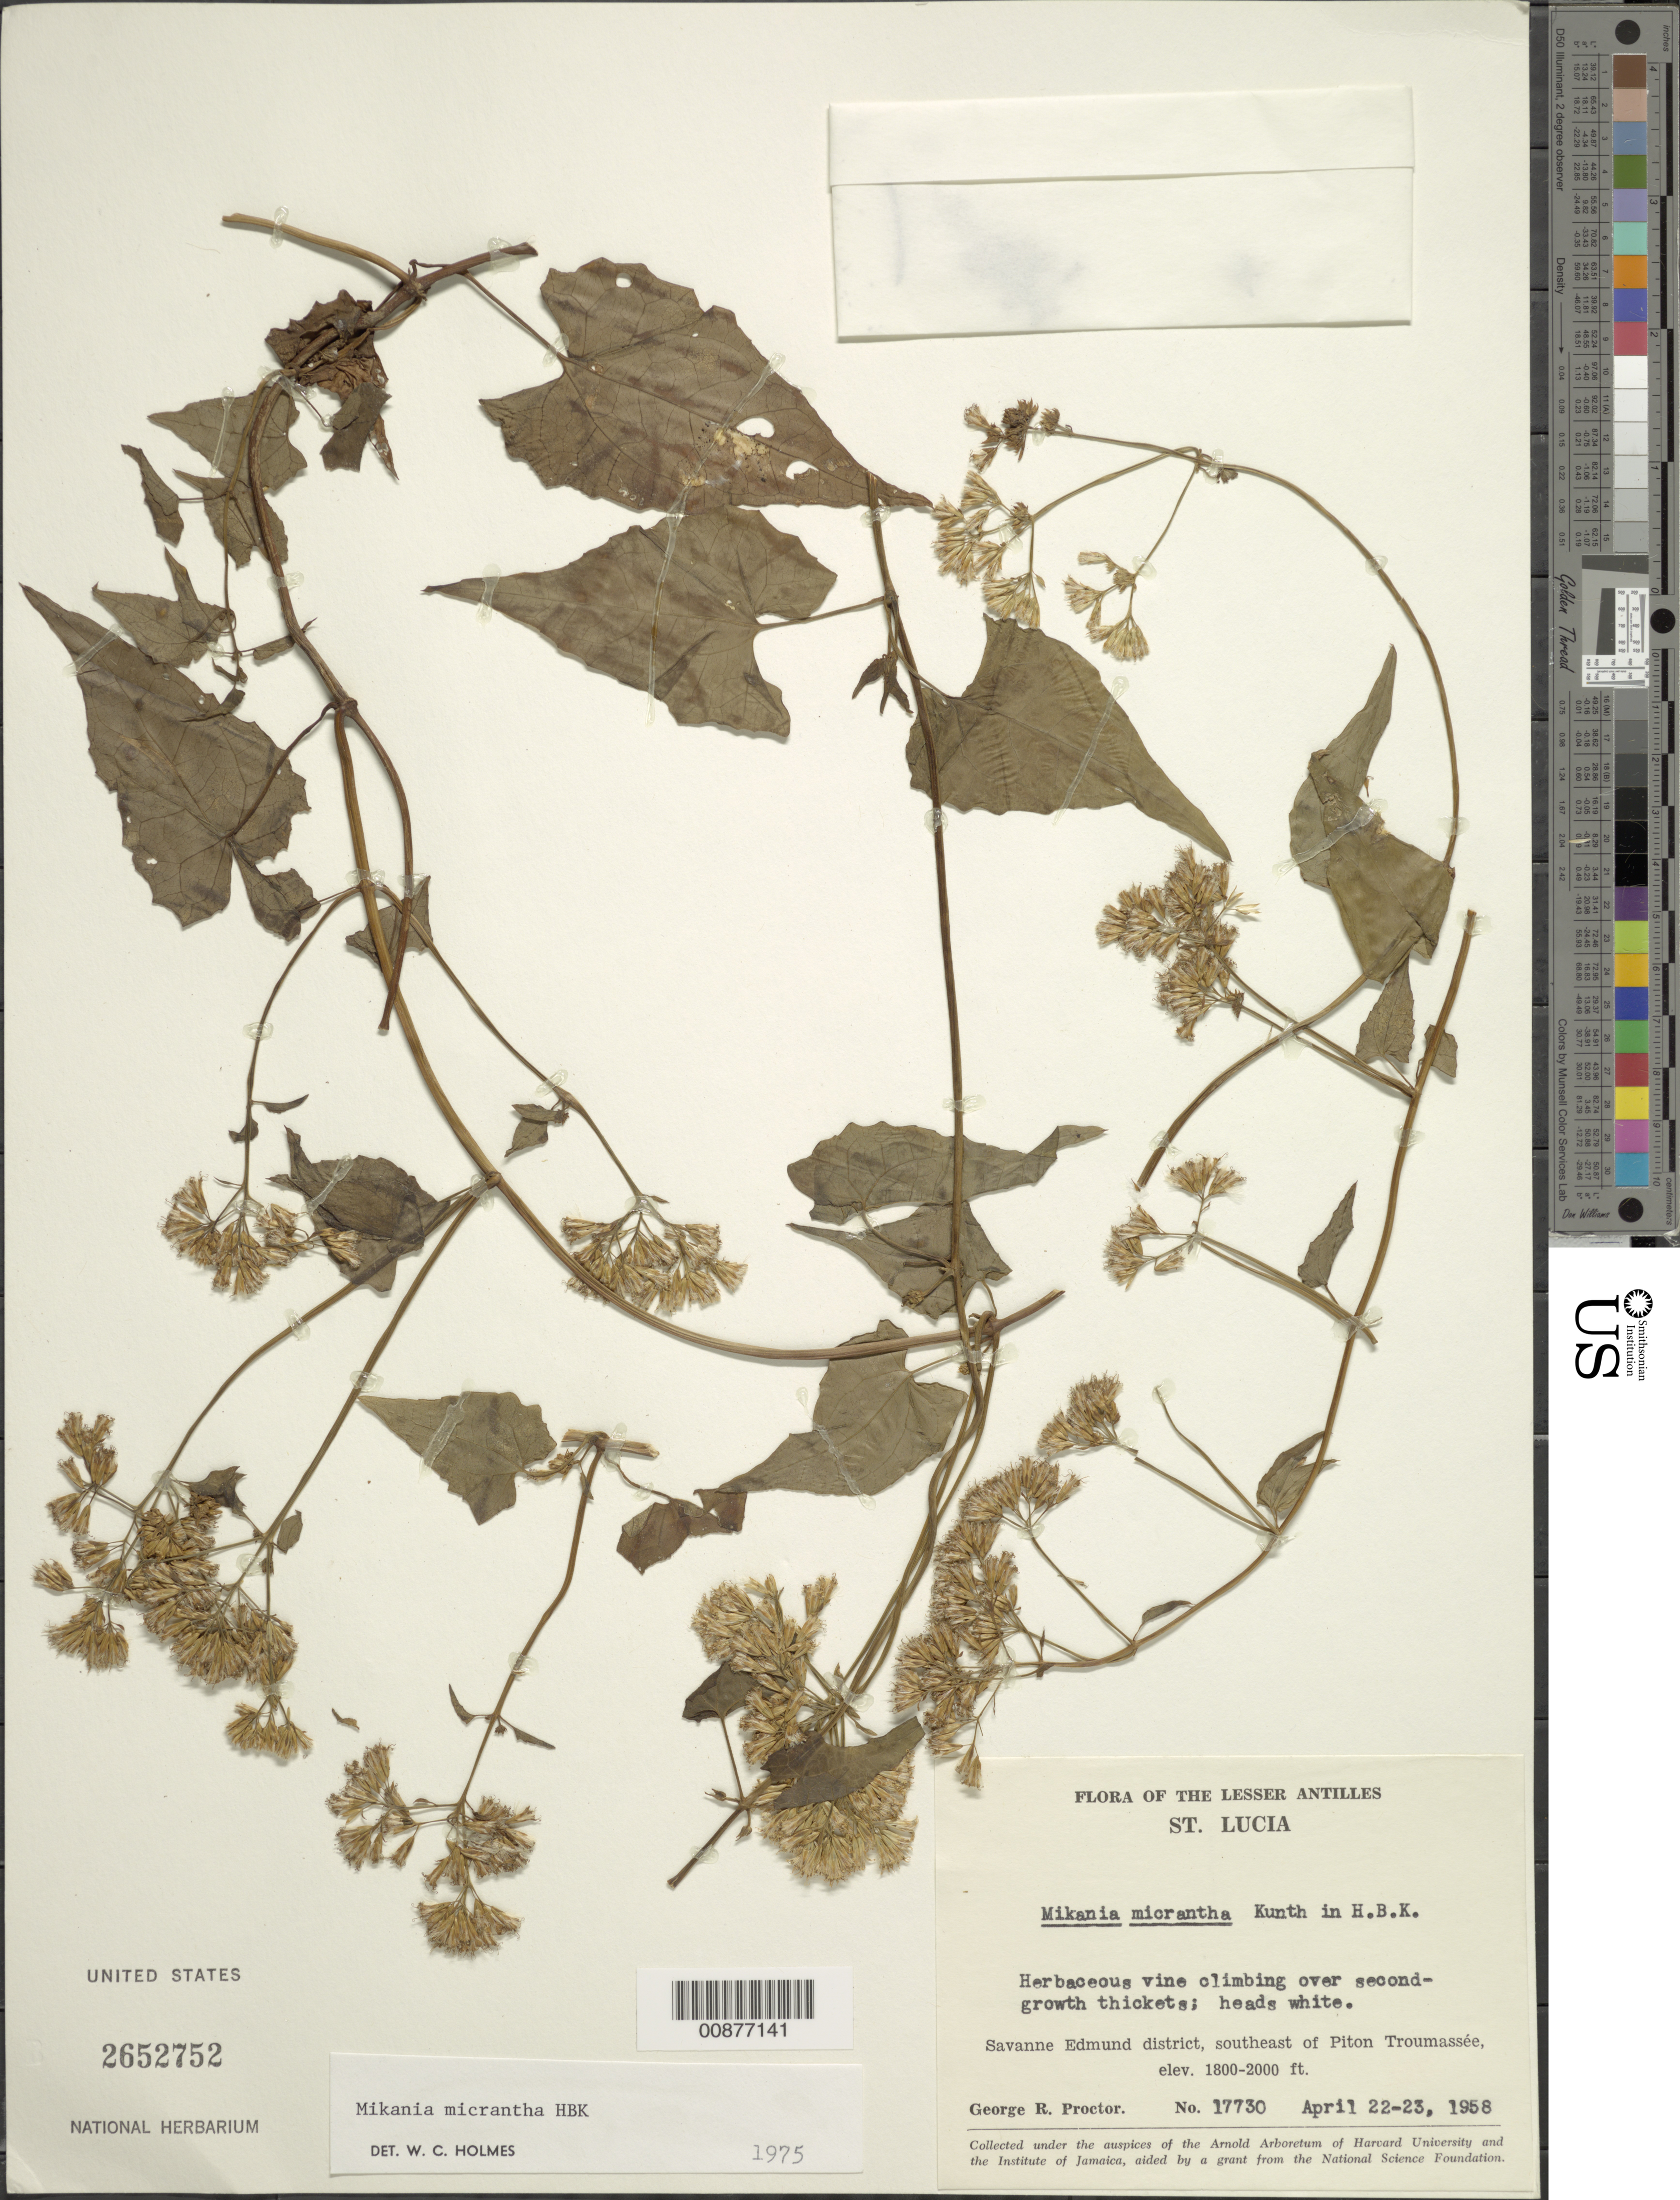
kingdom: Plantae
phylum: Tracheophyta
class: Magnoliopsida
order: Asterales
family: Asteraceae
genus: Mikania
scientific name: Mikania micrantha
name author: Kunth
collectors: G. R. Proctor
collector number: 17730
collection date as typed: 22 Apr 1958 to 23 Apr 1958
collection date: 1958-04-22/1958-04-23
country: St. Lucia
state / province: Savanne Edmund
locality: Southeast of Piton Troumassée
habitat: Climbing over second-growth thickets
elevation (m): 549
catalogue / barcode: US 2652752